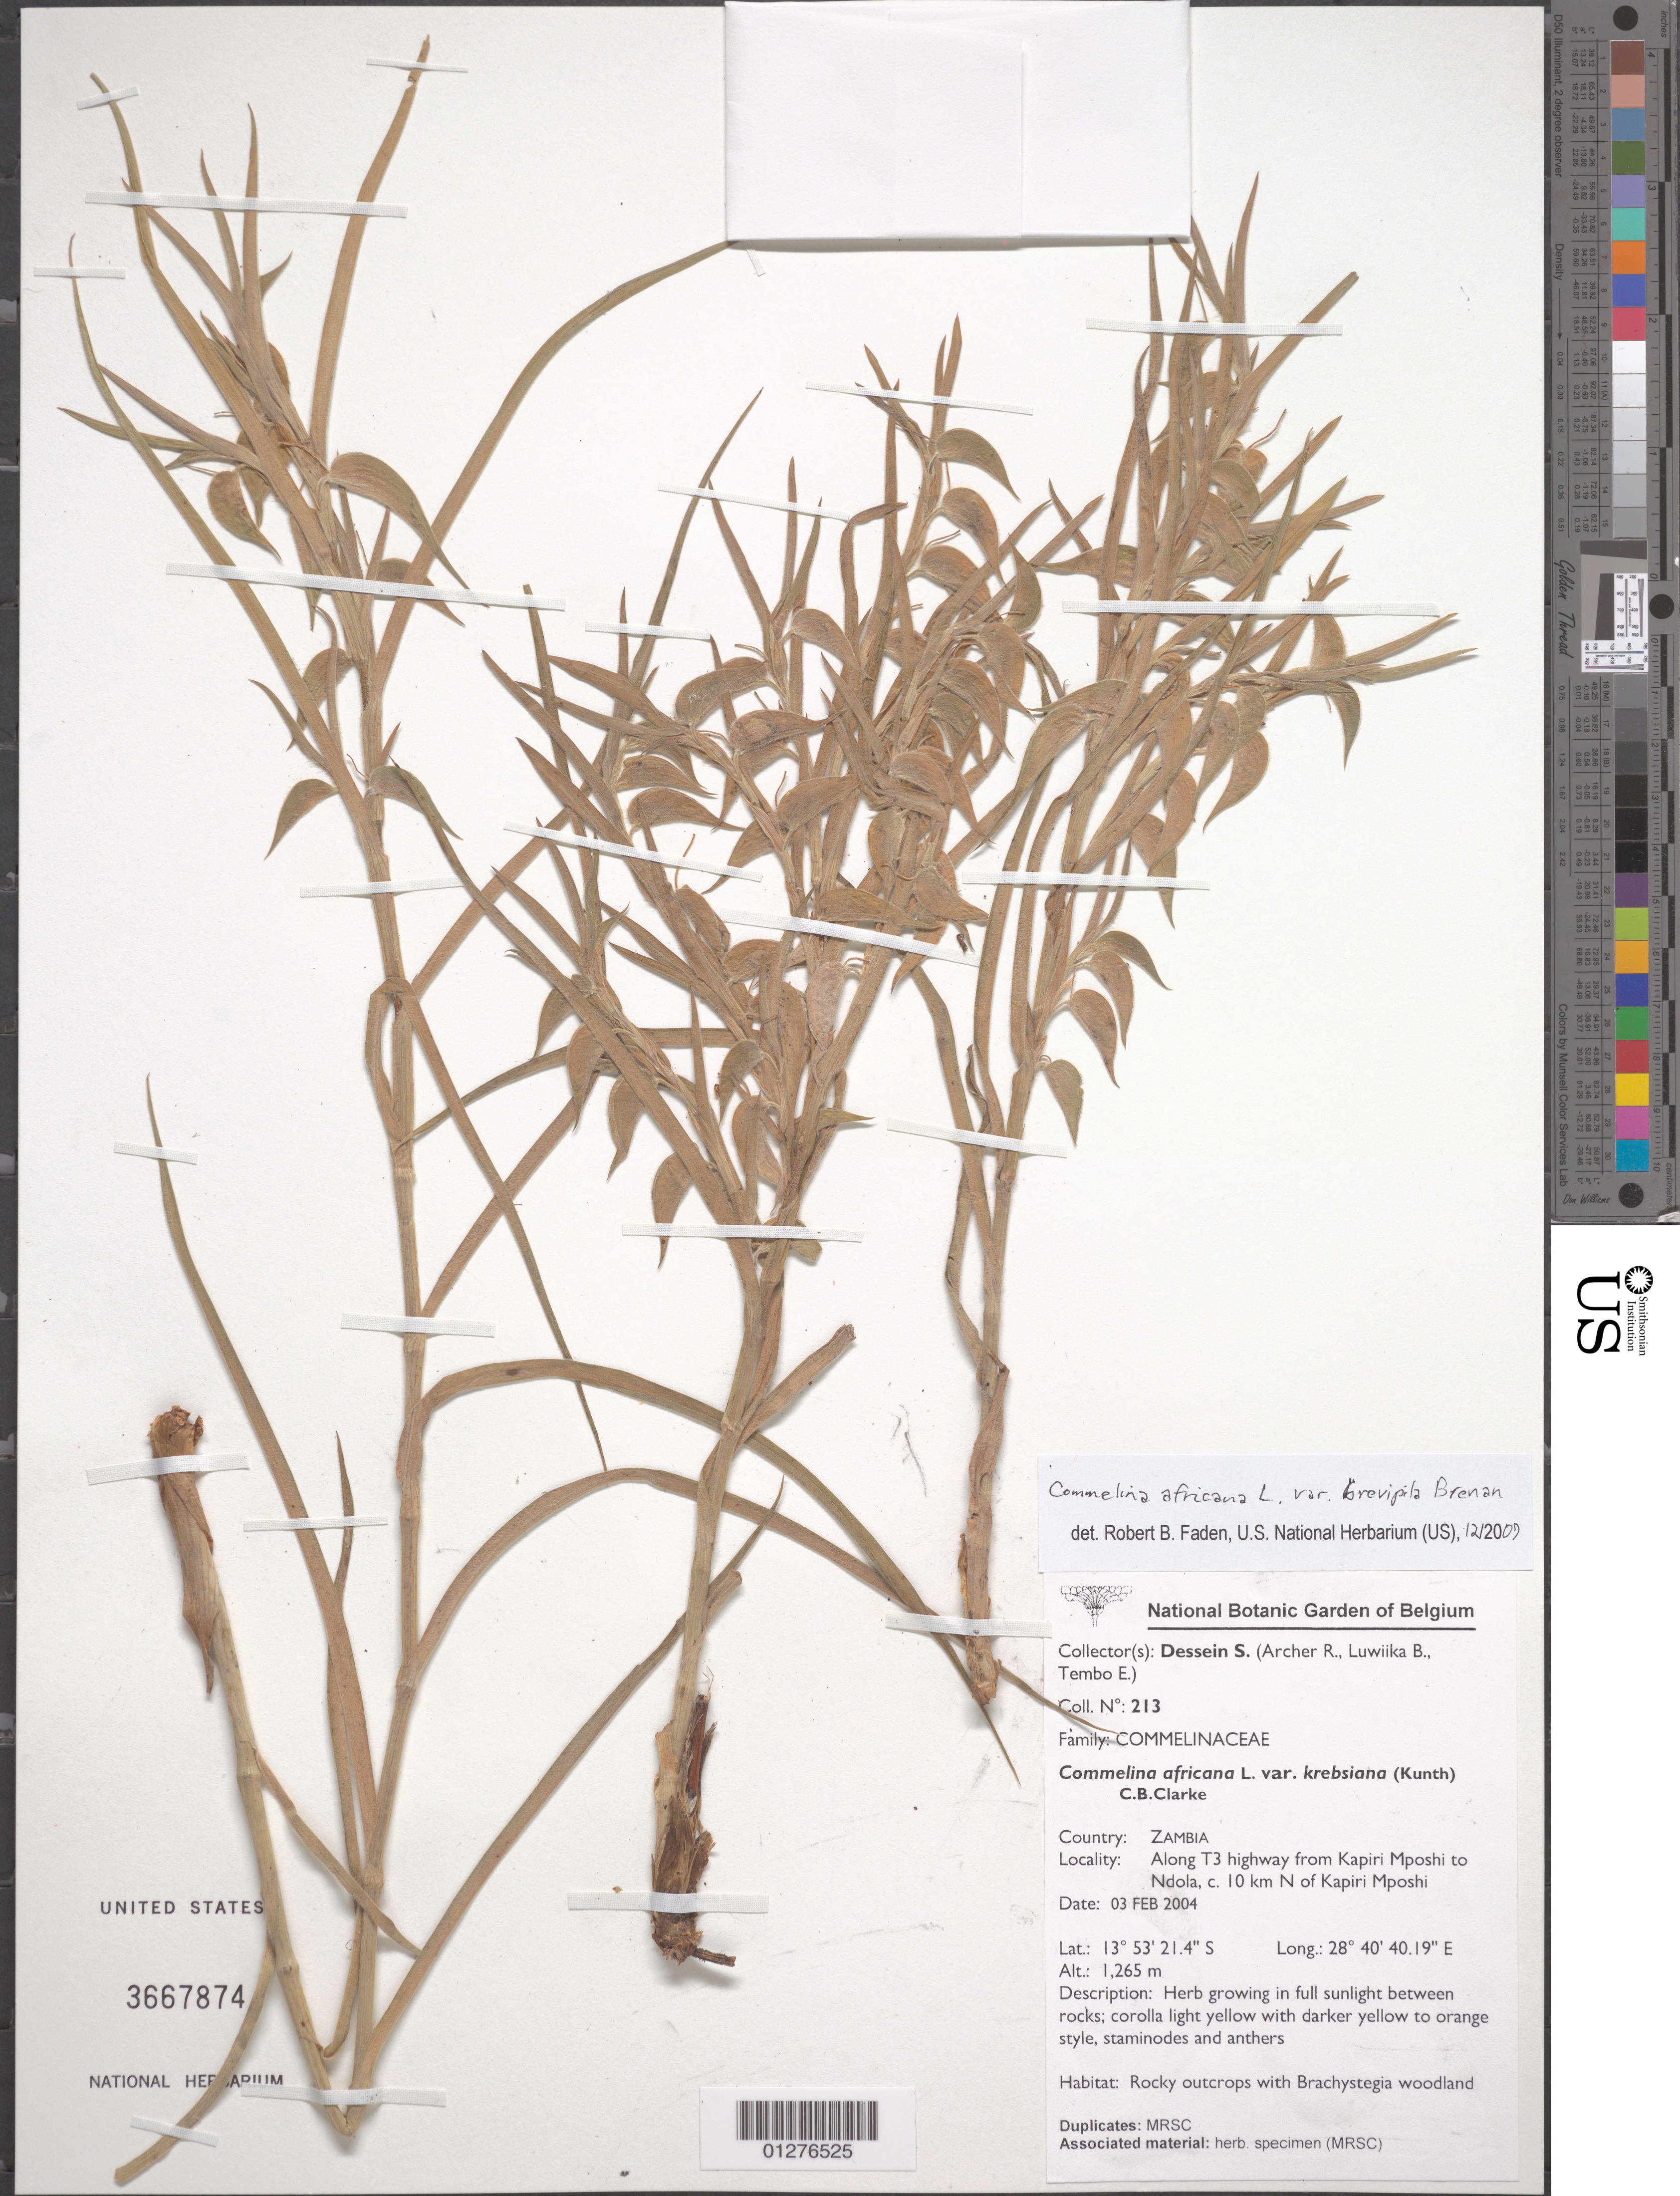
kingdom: Plantae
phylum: Tracheophyta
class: Liliopsida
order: Commelinales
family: Commelinaceae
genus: Commelina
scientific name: Commelina africana var. brevipila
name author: Brenan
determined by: Faden, Robert B., (US), Smithsonian Institution - National Museum of Natural History (UNITED STATES)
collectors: S. Dessein et al.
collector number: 213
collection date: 2004-02-03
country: Zambia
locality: Along T3 highway from Kapiri Mposhi to Ndola, c. 10 km N of Kapiri Mposhi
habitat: Rocky outcrops with Brachystegia woodland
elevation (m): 1265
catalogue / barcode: US 3667874